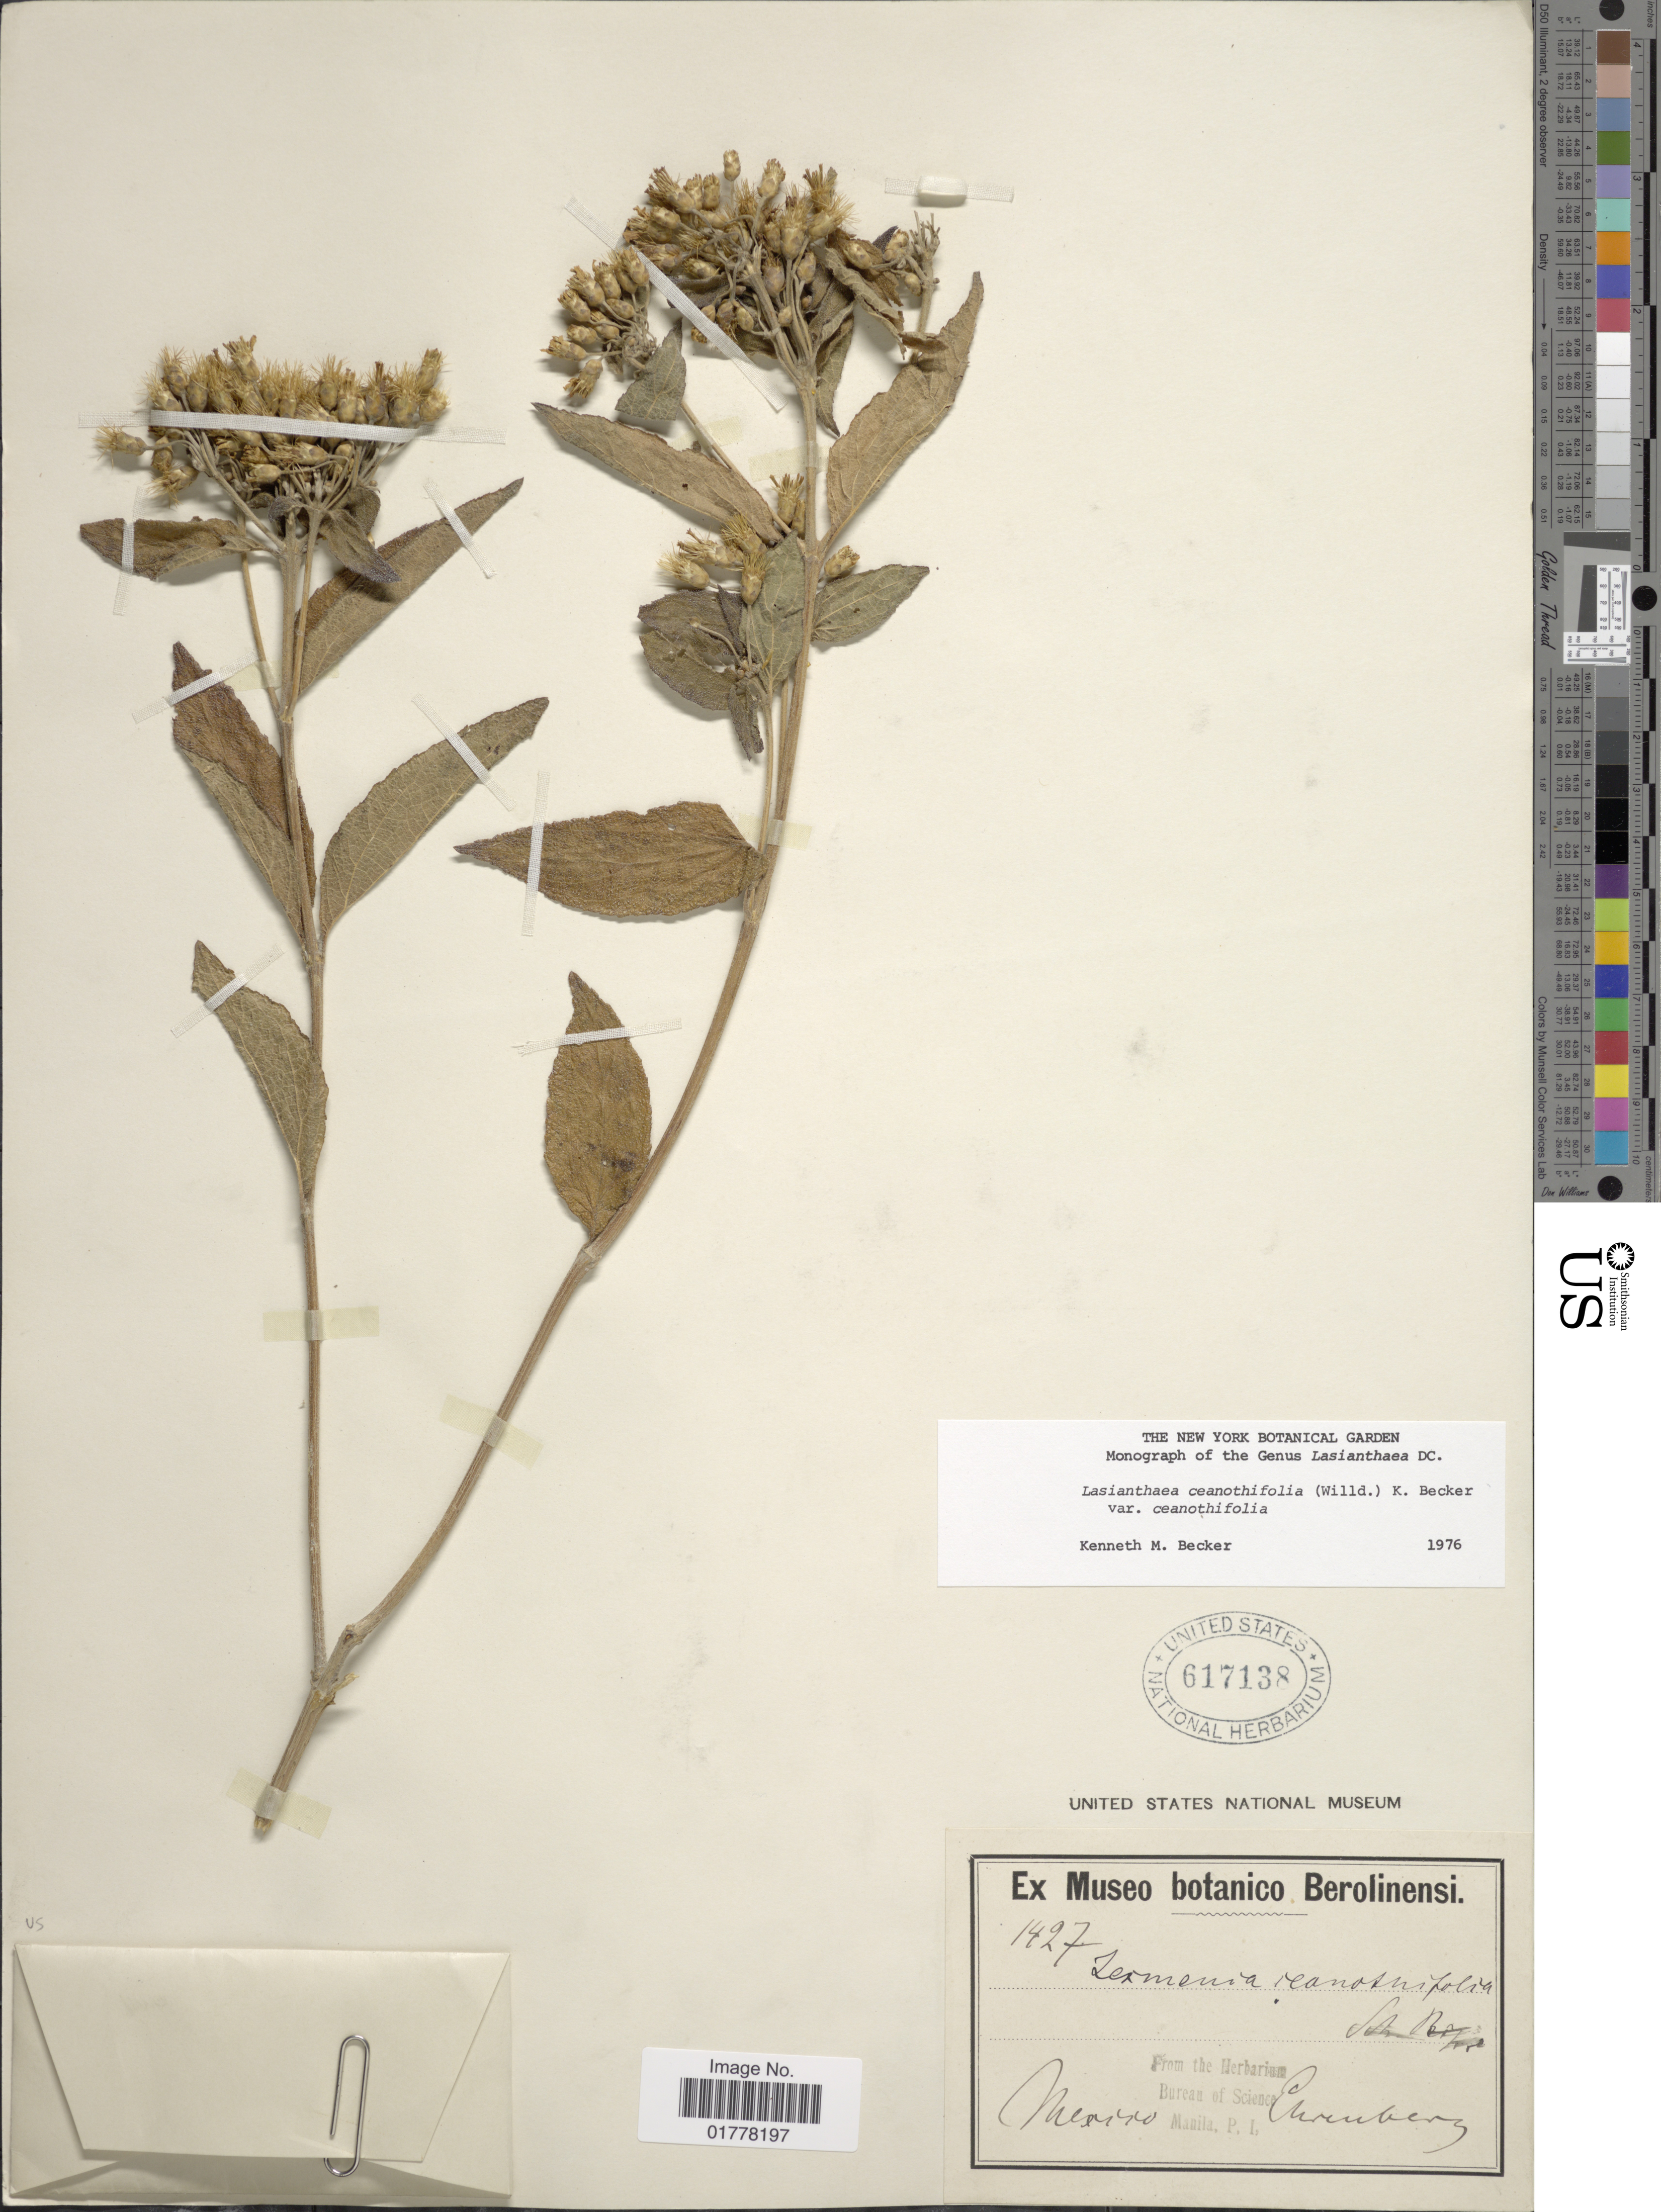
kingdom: Plantae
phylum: Tracheophyta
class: Magnoliopsida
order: Asterales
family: Asteraceae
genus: Lasianthaea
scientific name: Lasianthaea ceanothifolia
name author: (Willd.) K.M. Becker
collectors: -. Ehrenberg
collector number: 1427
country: Mexico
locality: Mexico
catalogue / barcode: US 617138